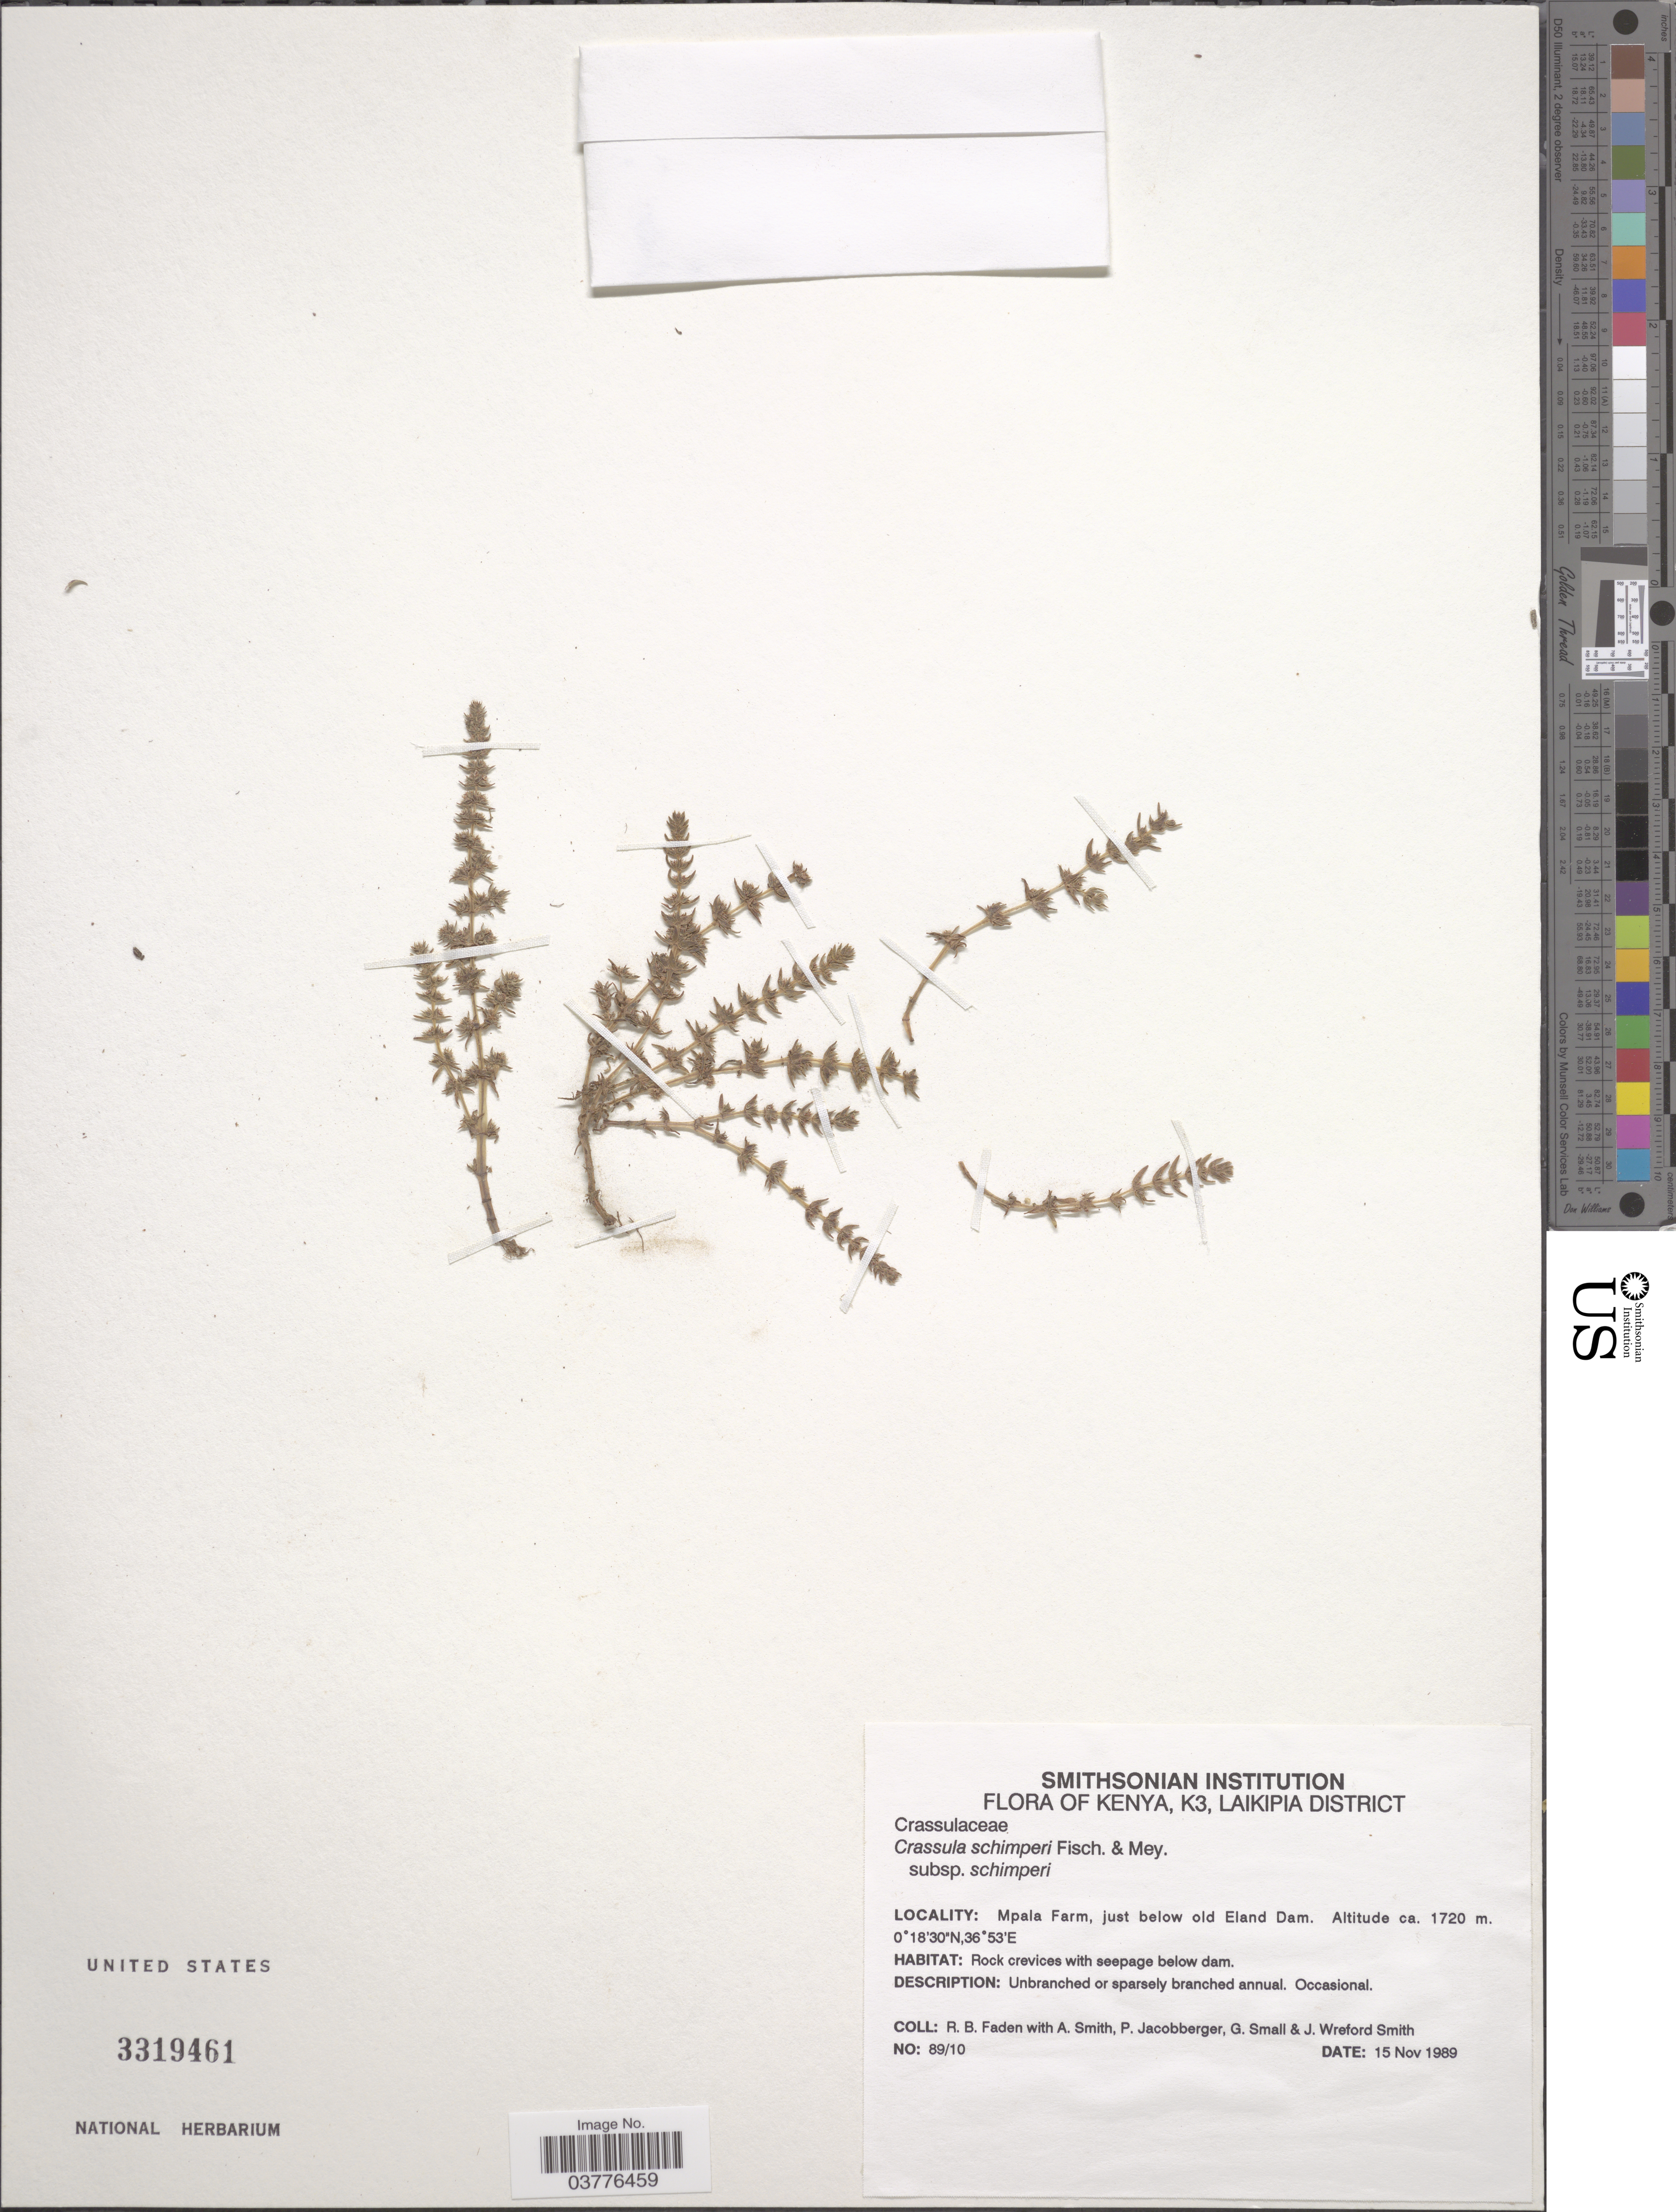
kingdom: Plantae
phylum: Tracheophyta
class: Magnoliopsida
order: Saxifragales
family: Crassulaceae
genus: Crassula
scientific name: Crassula schimperi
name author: Fisch. & C.A. Mey.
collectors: R. B. Faden, A. Smith, P. Jacobberger, G. Small & J. W. Smith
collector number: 89/10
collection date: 1989-11-15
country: Kenya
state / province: Laikipia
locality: K3, Laikipia District. Mpala Farm, just below old Eland Dam.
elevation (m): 1720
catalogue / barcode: US 3319461